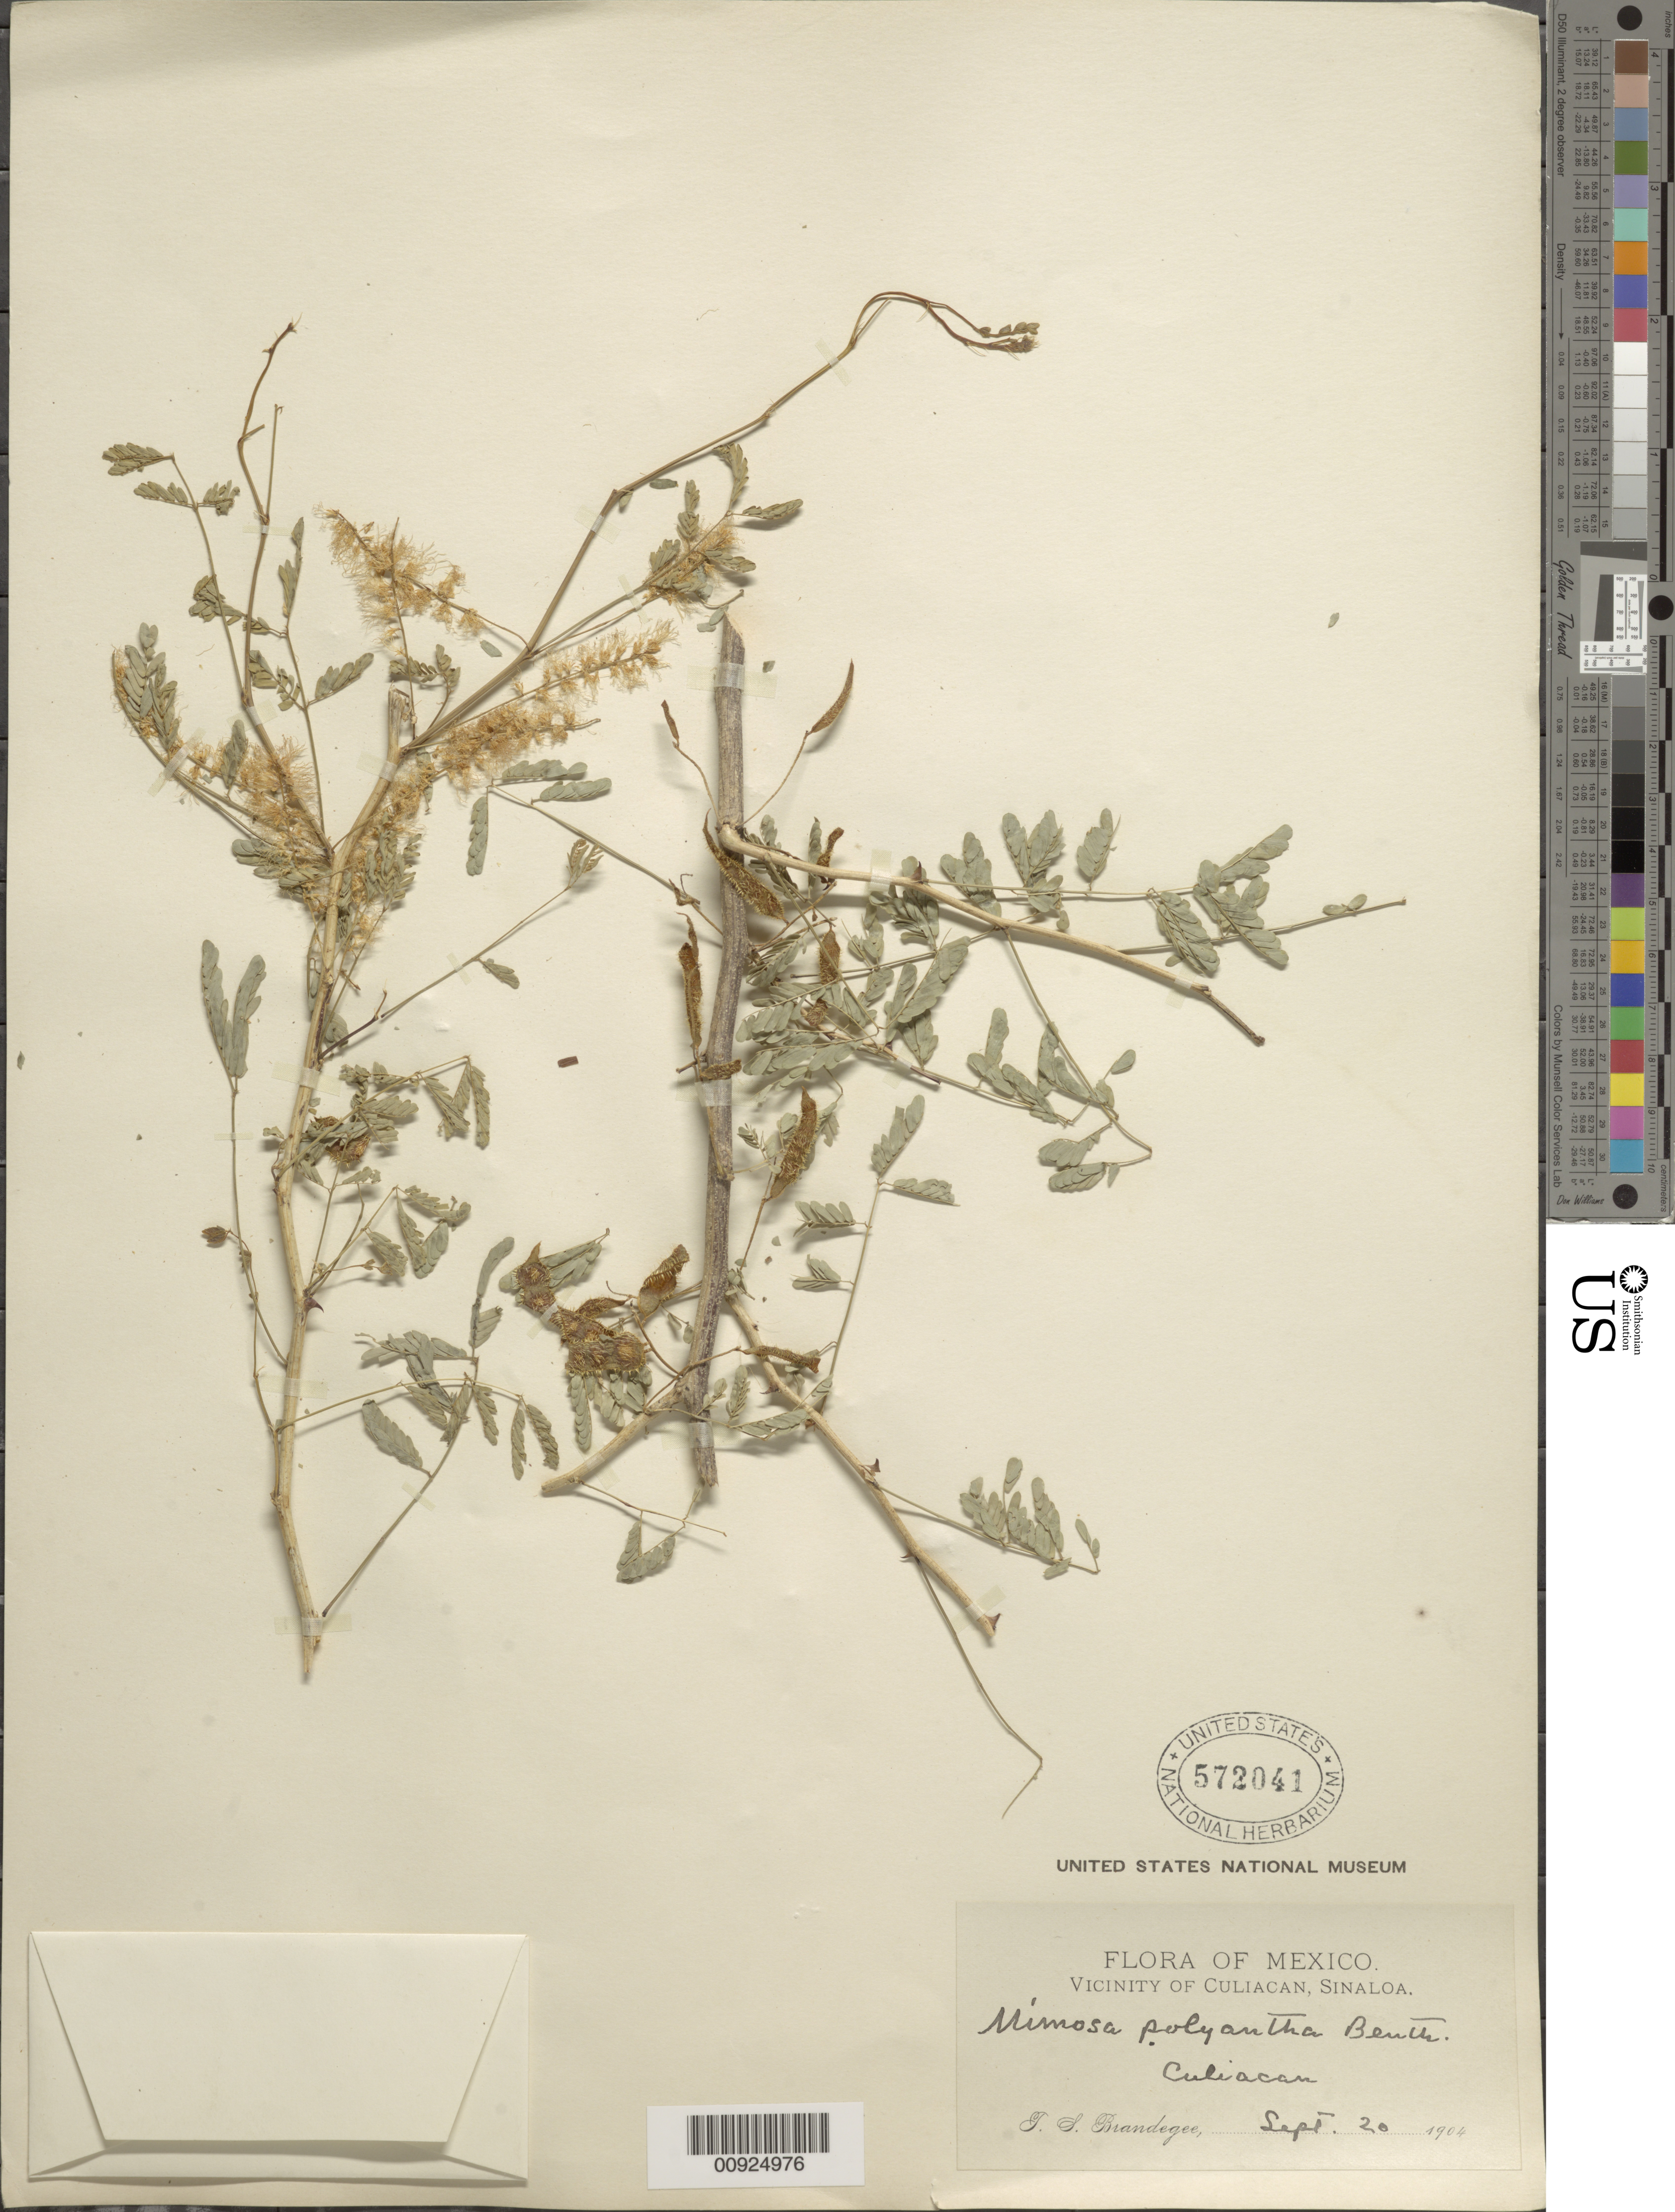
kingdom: Plantae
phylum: Tracheophyta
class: Magnoliopsida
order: Fabales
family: Fabaceae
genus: Mimosa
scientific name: Mimosa polyantha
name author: Benth.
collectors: T. S. Brandegee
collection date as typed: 20 Sep 1904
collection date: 1904-09-20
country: Mexico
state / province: Sinaloa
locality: Culiacan, Sinaloa.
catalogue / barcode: US 572041